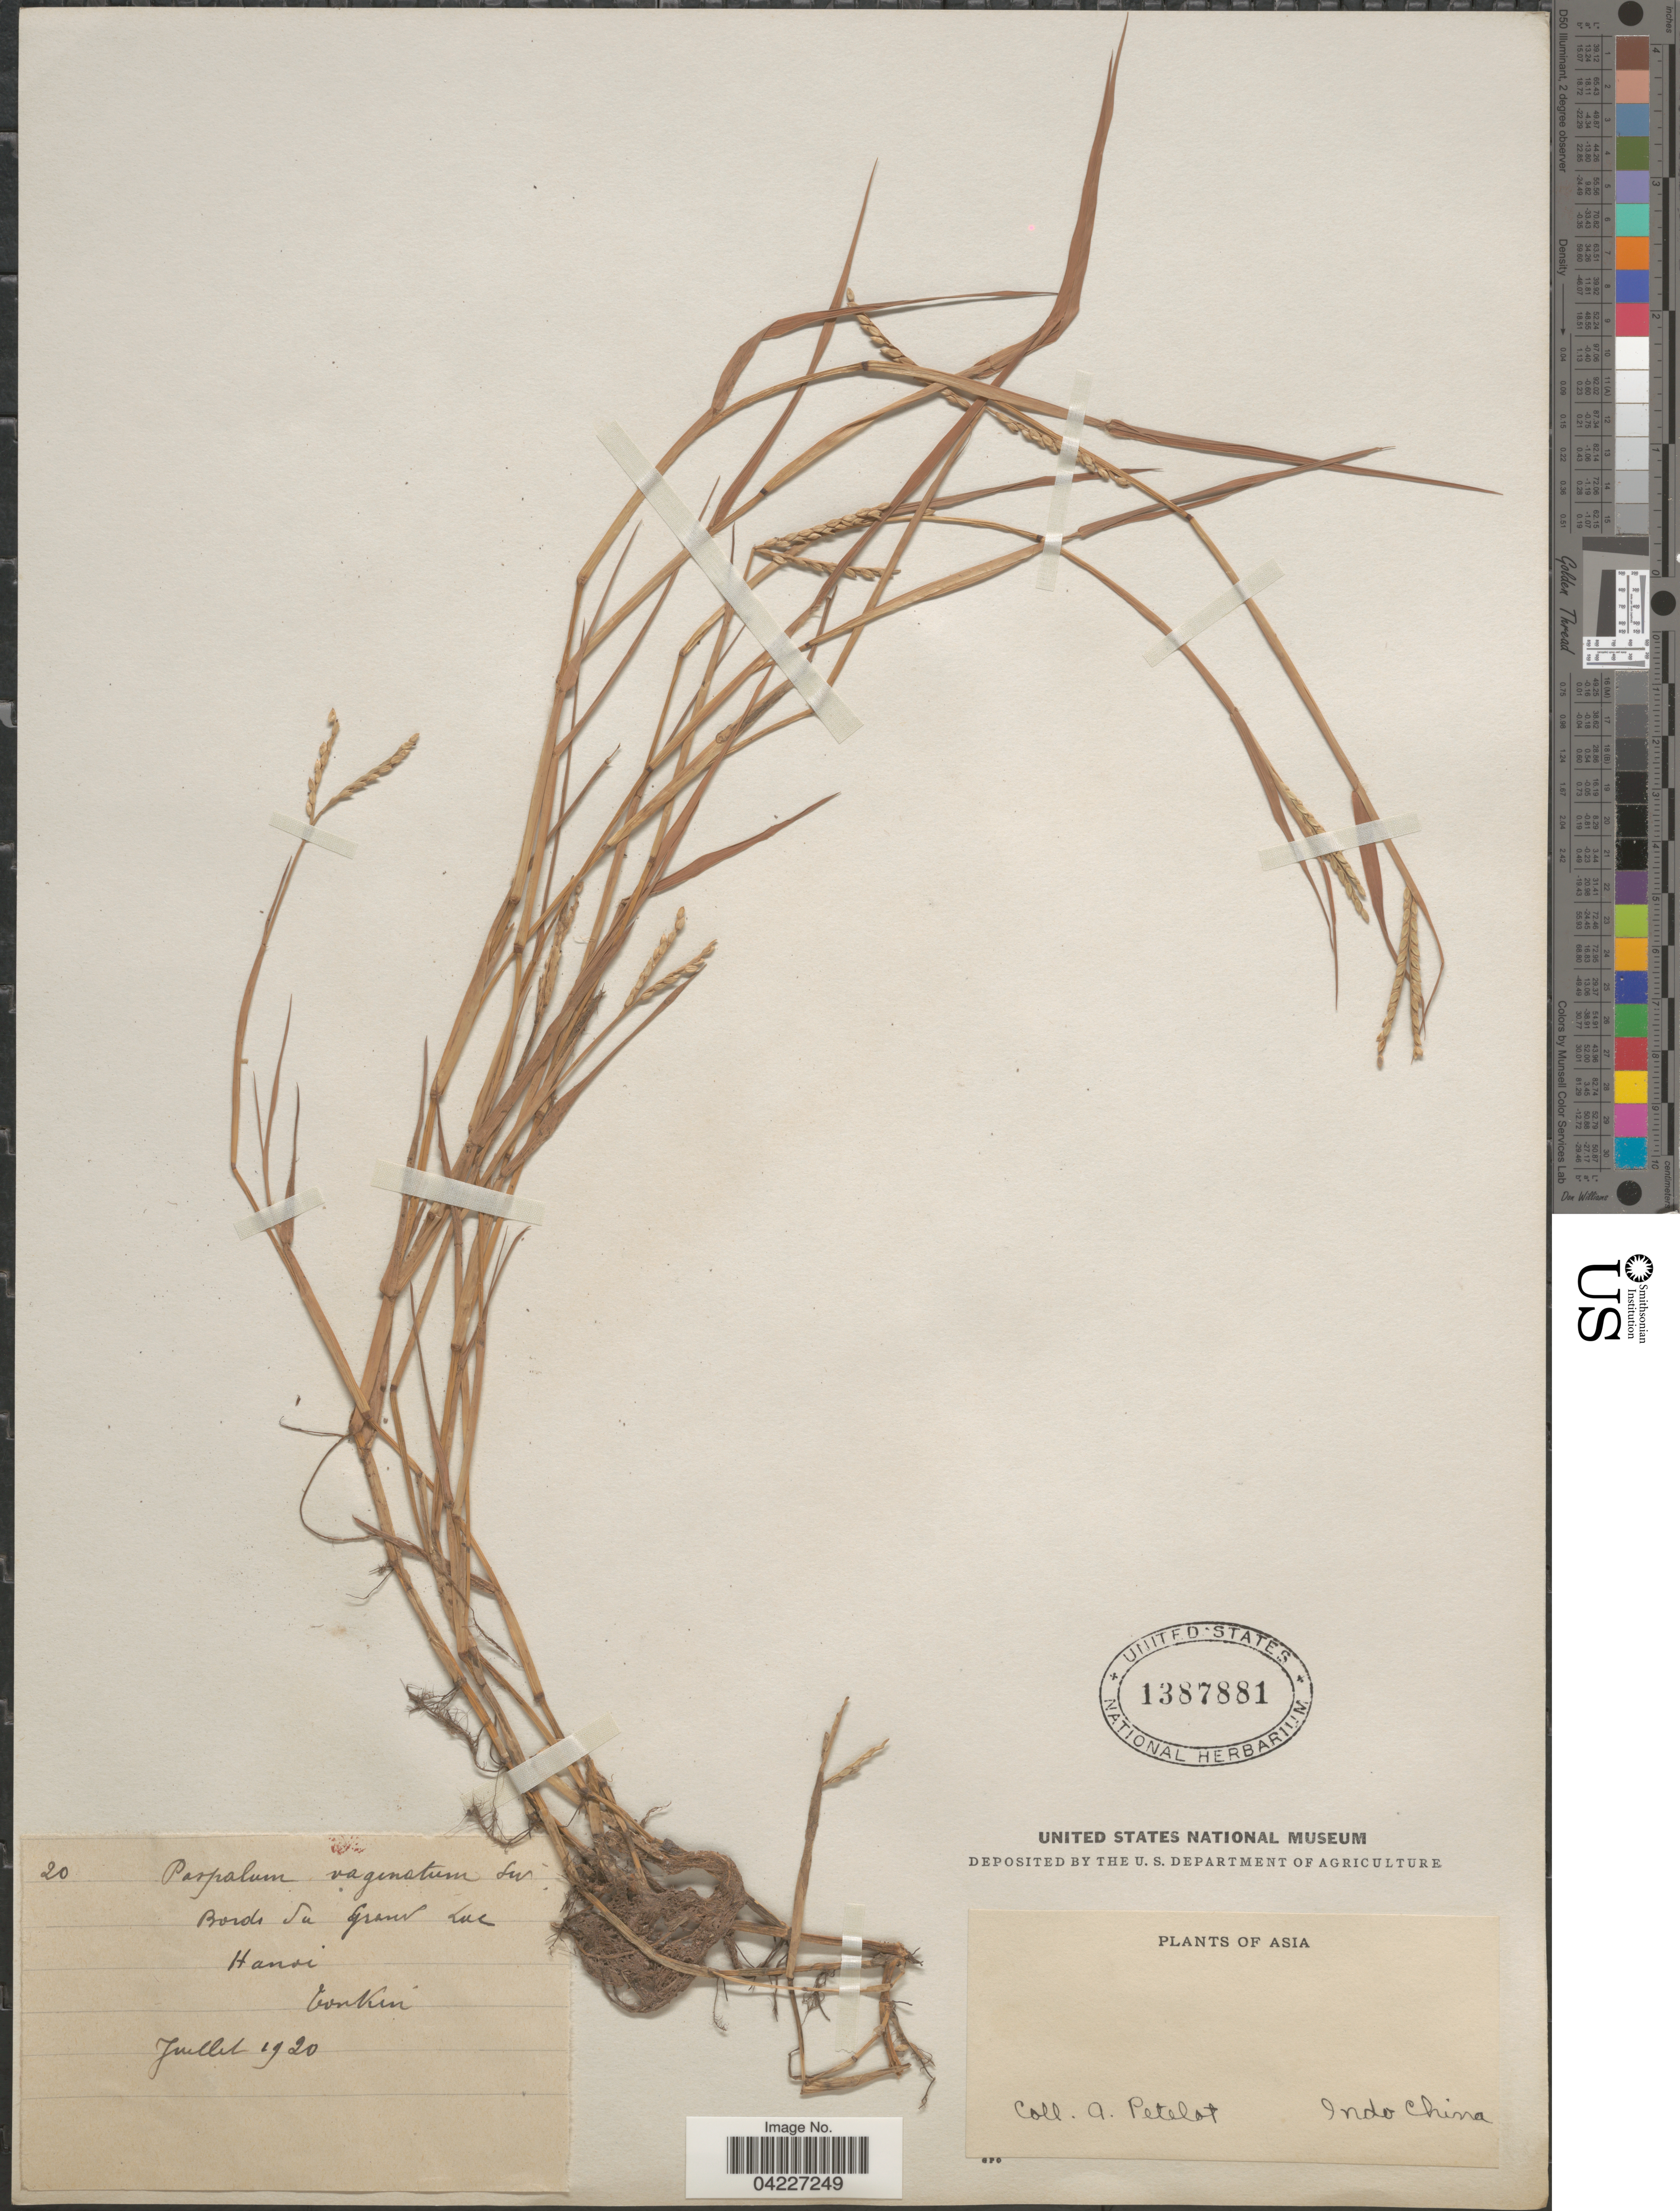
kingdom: Plantae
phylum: Tracheophyta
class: Liliopsida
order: Poales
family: Poaceae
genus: Paspalum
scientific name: Paspalum distichum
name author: L.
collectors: A. Petelot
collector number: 20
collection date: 1920-07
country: Vietnam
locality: Bords du Grand Lue. Hanoi. Tonkin.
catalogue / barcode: US 1387881